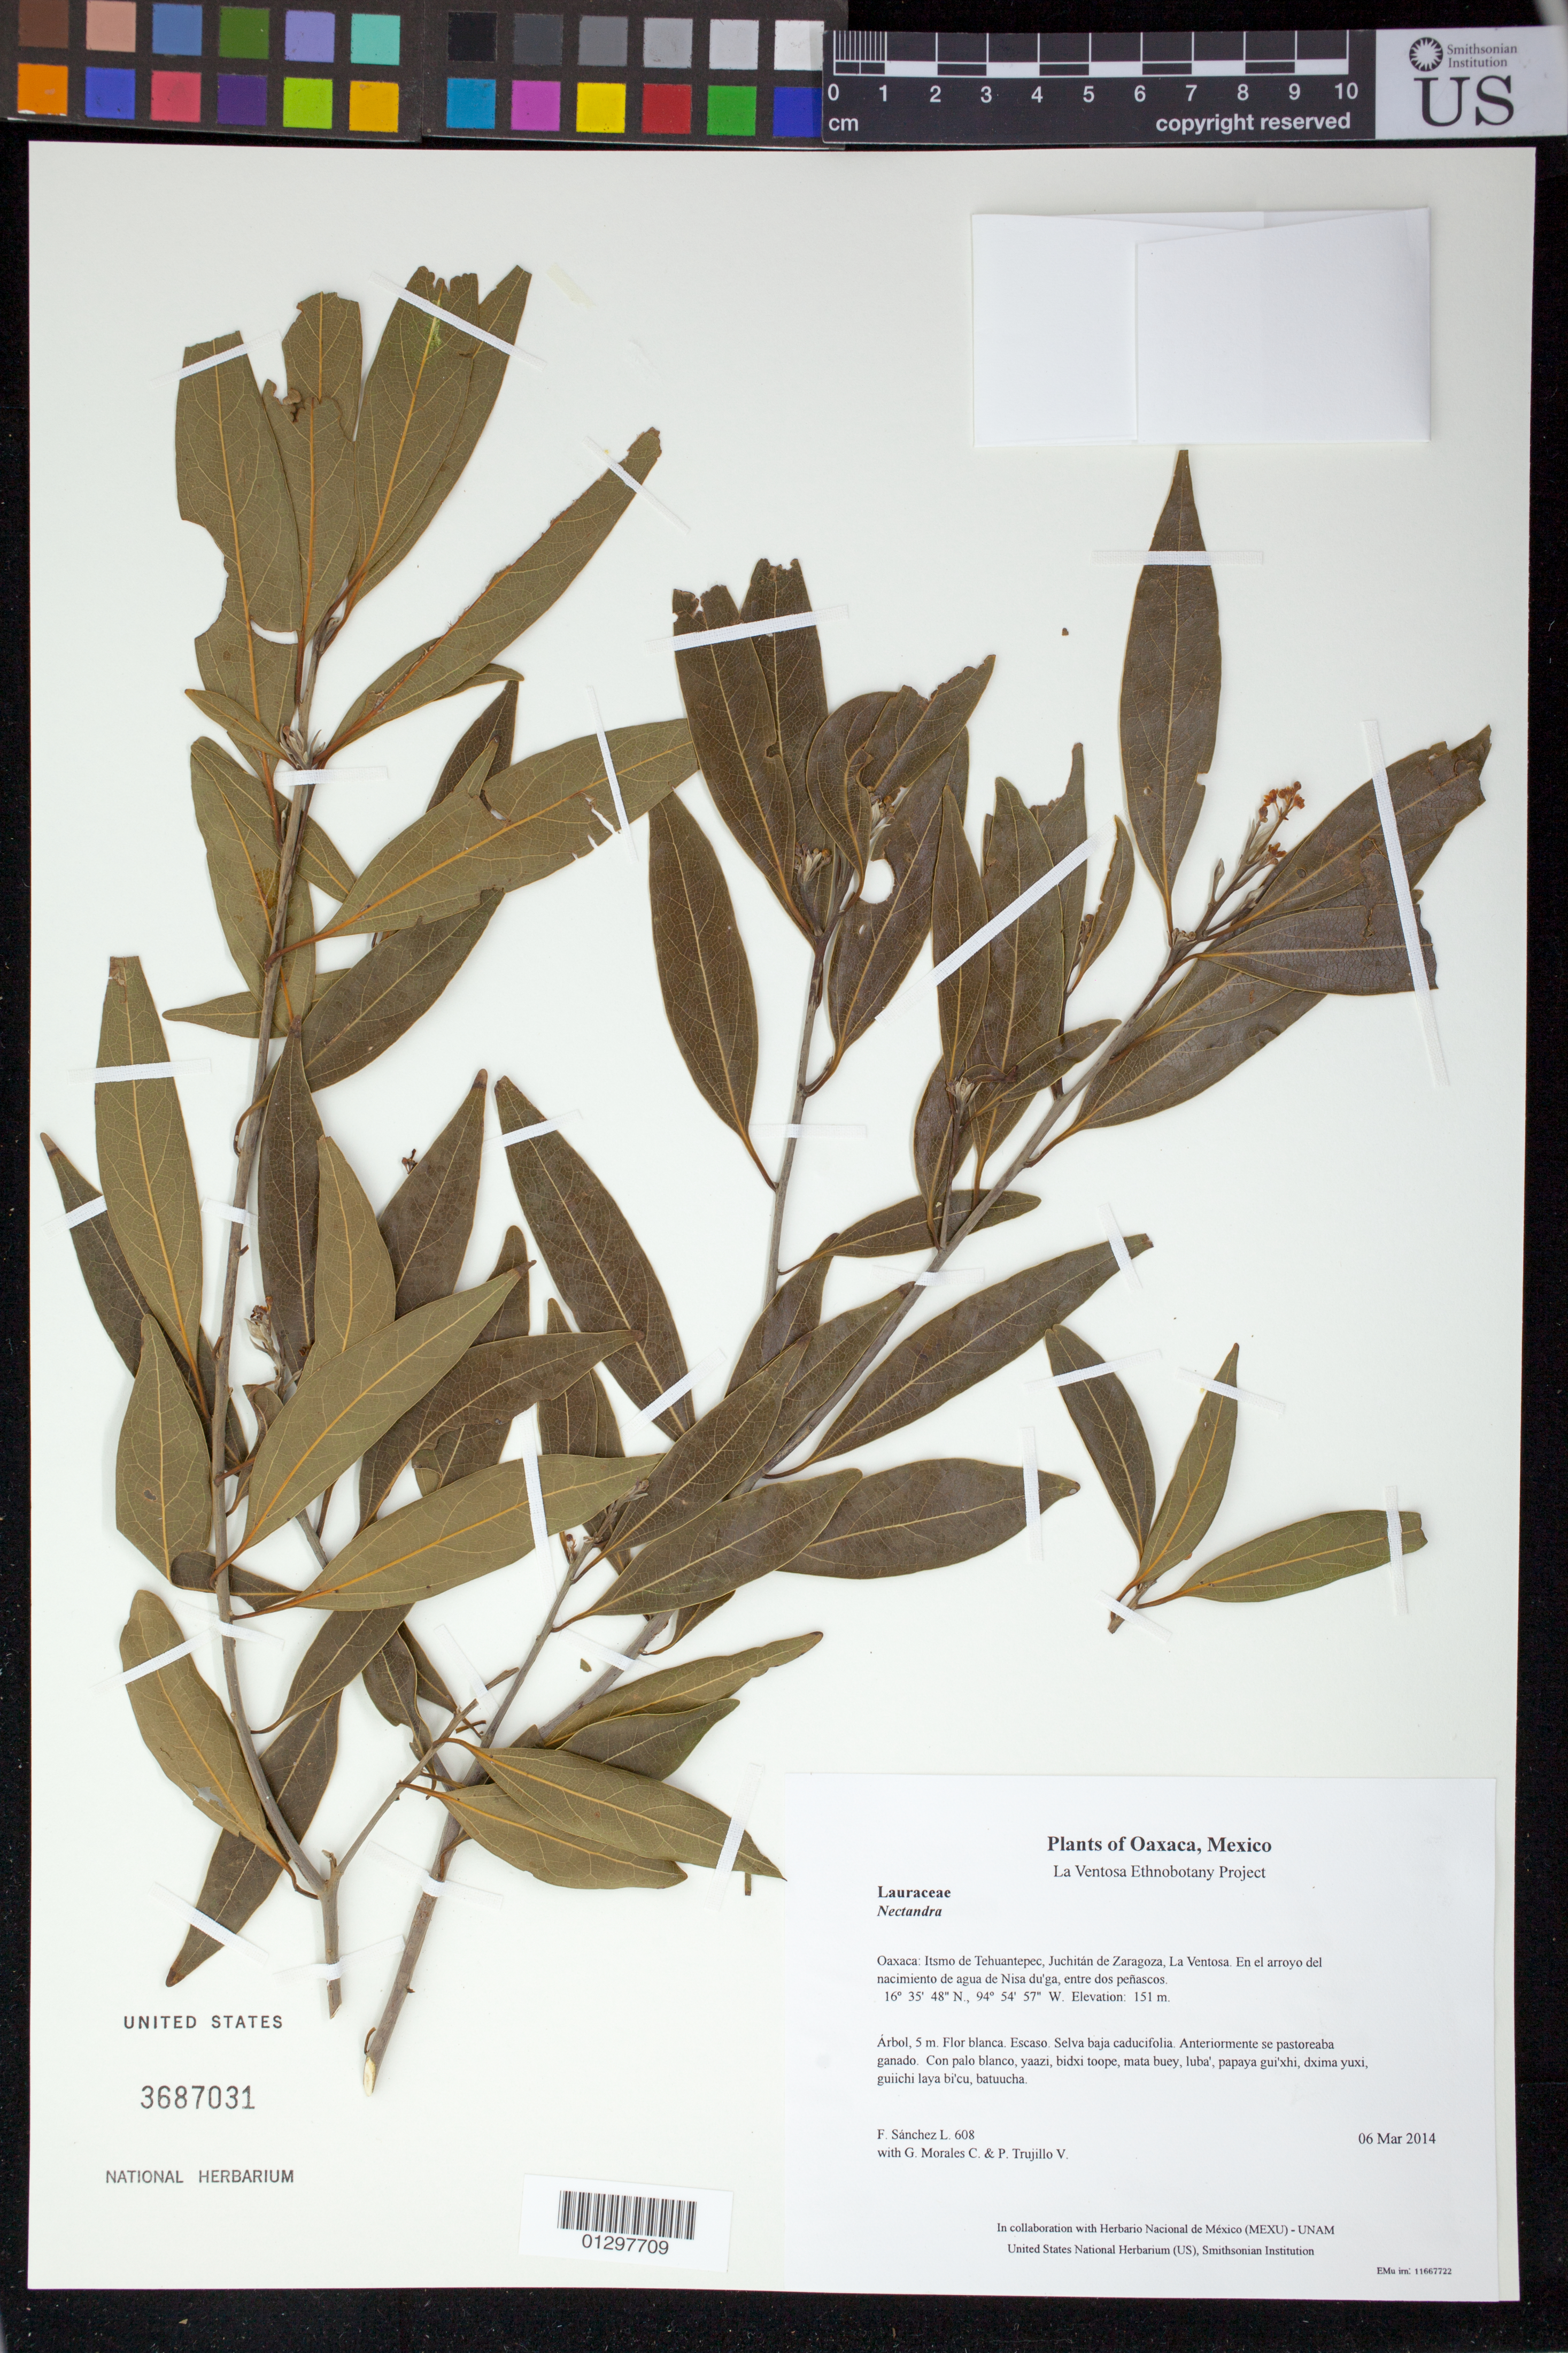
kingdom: Plantae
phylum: Tracheophyta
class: Magnoliopsida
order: Laurales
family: Lauraceae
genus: Nectandra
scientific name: Nectandra salicifolia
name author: (Kunth) Nees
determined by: Velasco G., Kenia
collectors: F. Sánchez L., G. Morales C. & P. Trujillo V.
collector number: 608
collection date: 2014-03-06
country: Mexico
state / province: Oaxaca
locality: Itsmo de Tehuantepec, Juchitán de Zaragoza, La Ventosa. En el arroyo del nacimiento de agua de Nisa du'ga, entre dos peñascos.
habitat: Selva baja caducifolia. Anteriormente se pastoreaba ganado.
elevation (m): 151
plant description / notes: JEBOT, MEXU, SERO, US; Yaga. 5 m. Guie' naquichi'. Huaxie'.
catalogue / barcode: US 3687031